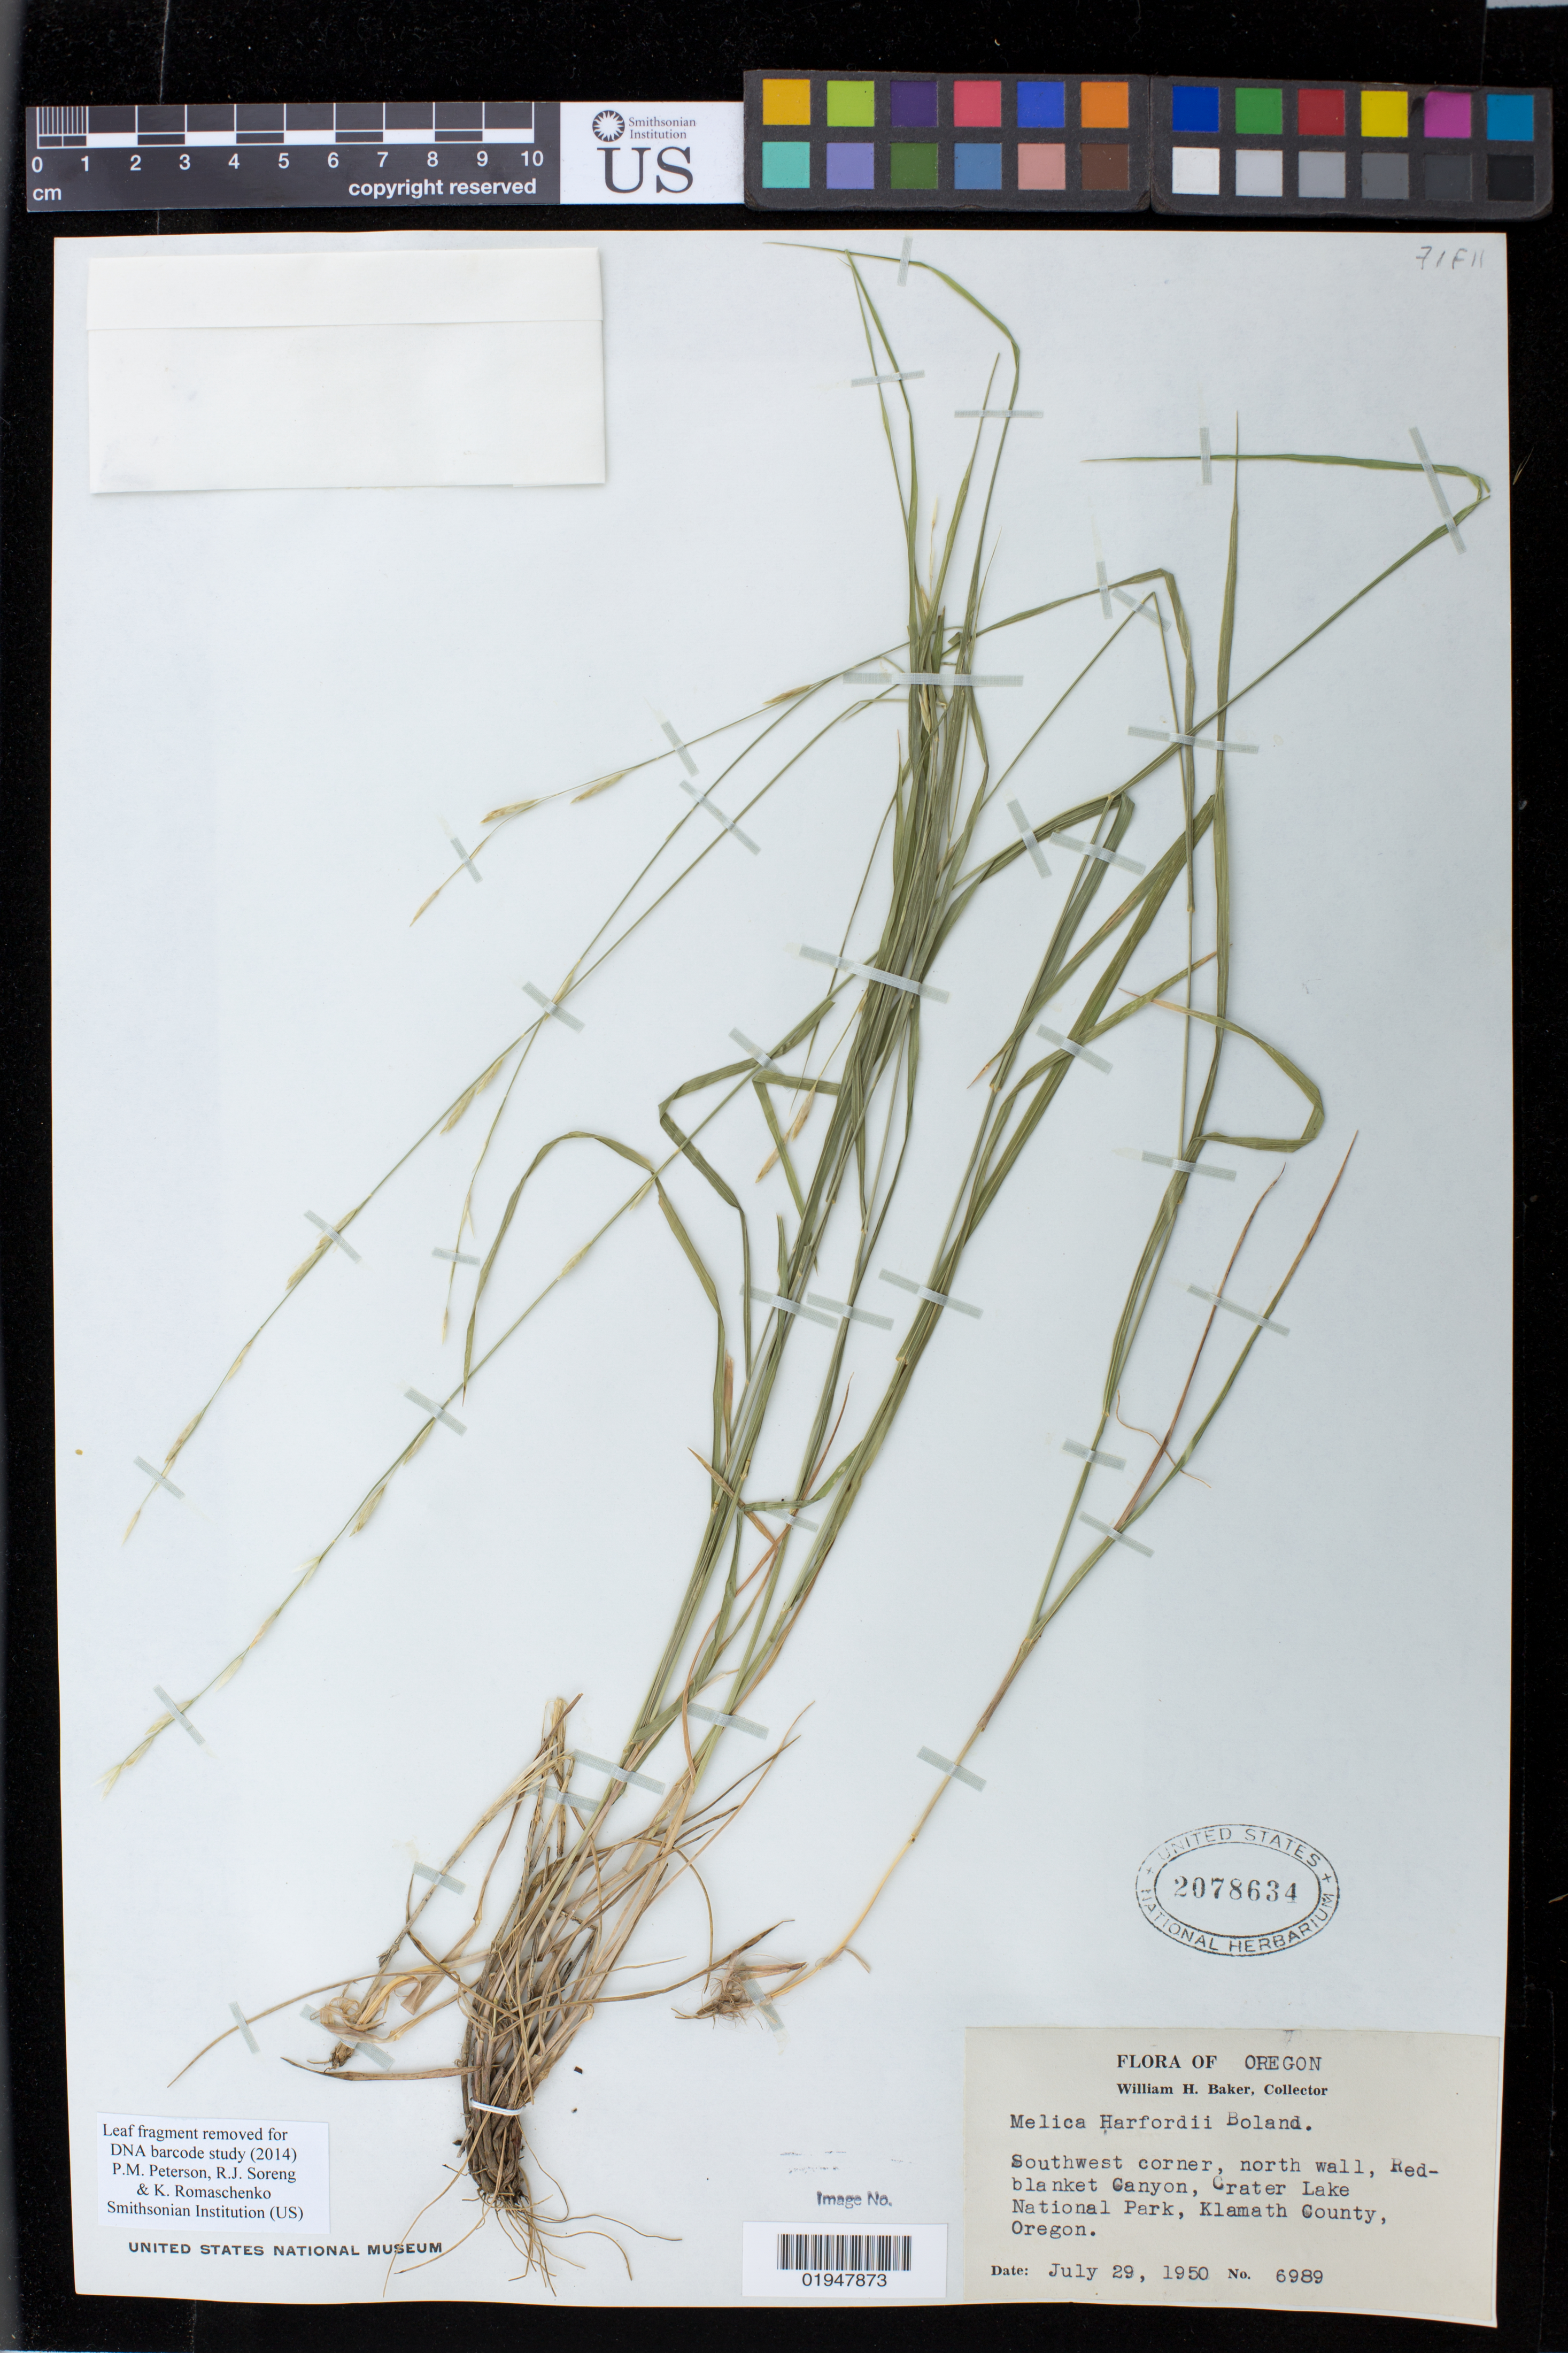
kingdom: Plantae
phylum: Tracheophyta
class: Liliopsida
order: Poales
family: Poaceae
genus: Melica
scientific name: Melica harfordii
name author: Bol.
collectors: W. H. Baker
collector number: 6989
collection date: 1950-07-29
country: United States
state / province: Oregon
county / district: Klamath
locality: Southwest corner, north wall, Red-blanket Canyon, Crater Lake National Park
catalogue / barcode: US 2078634